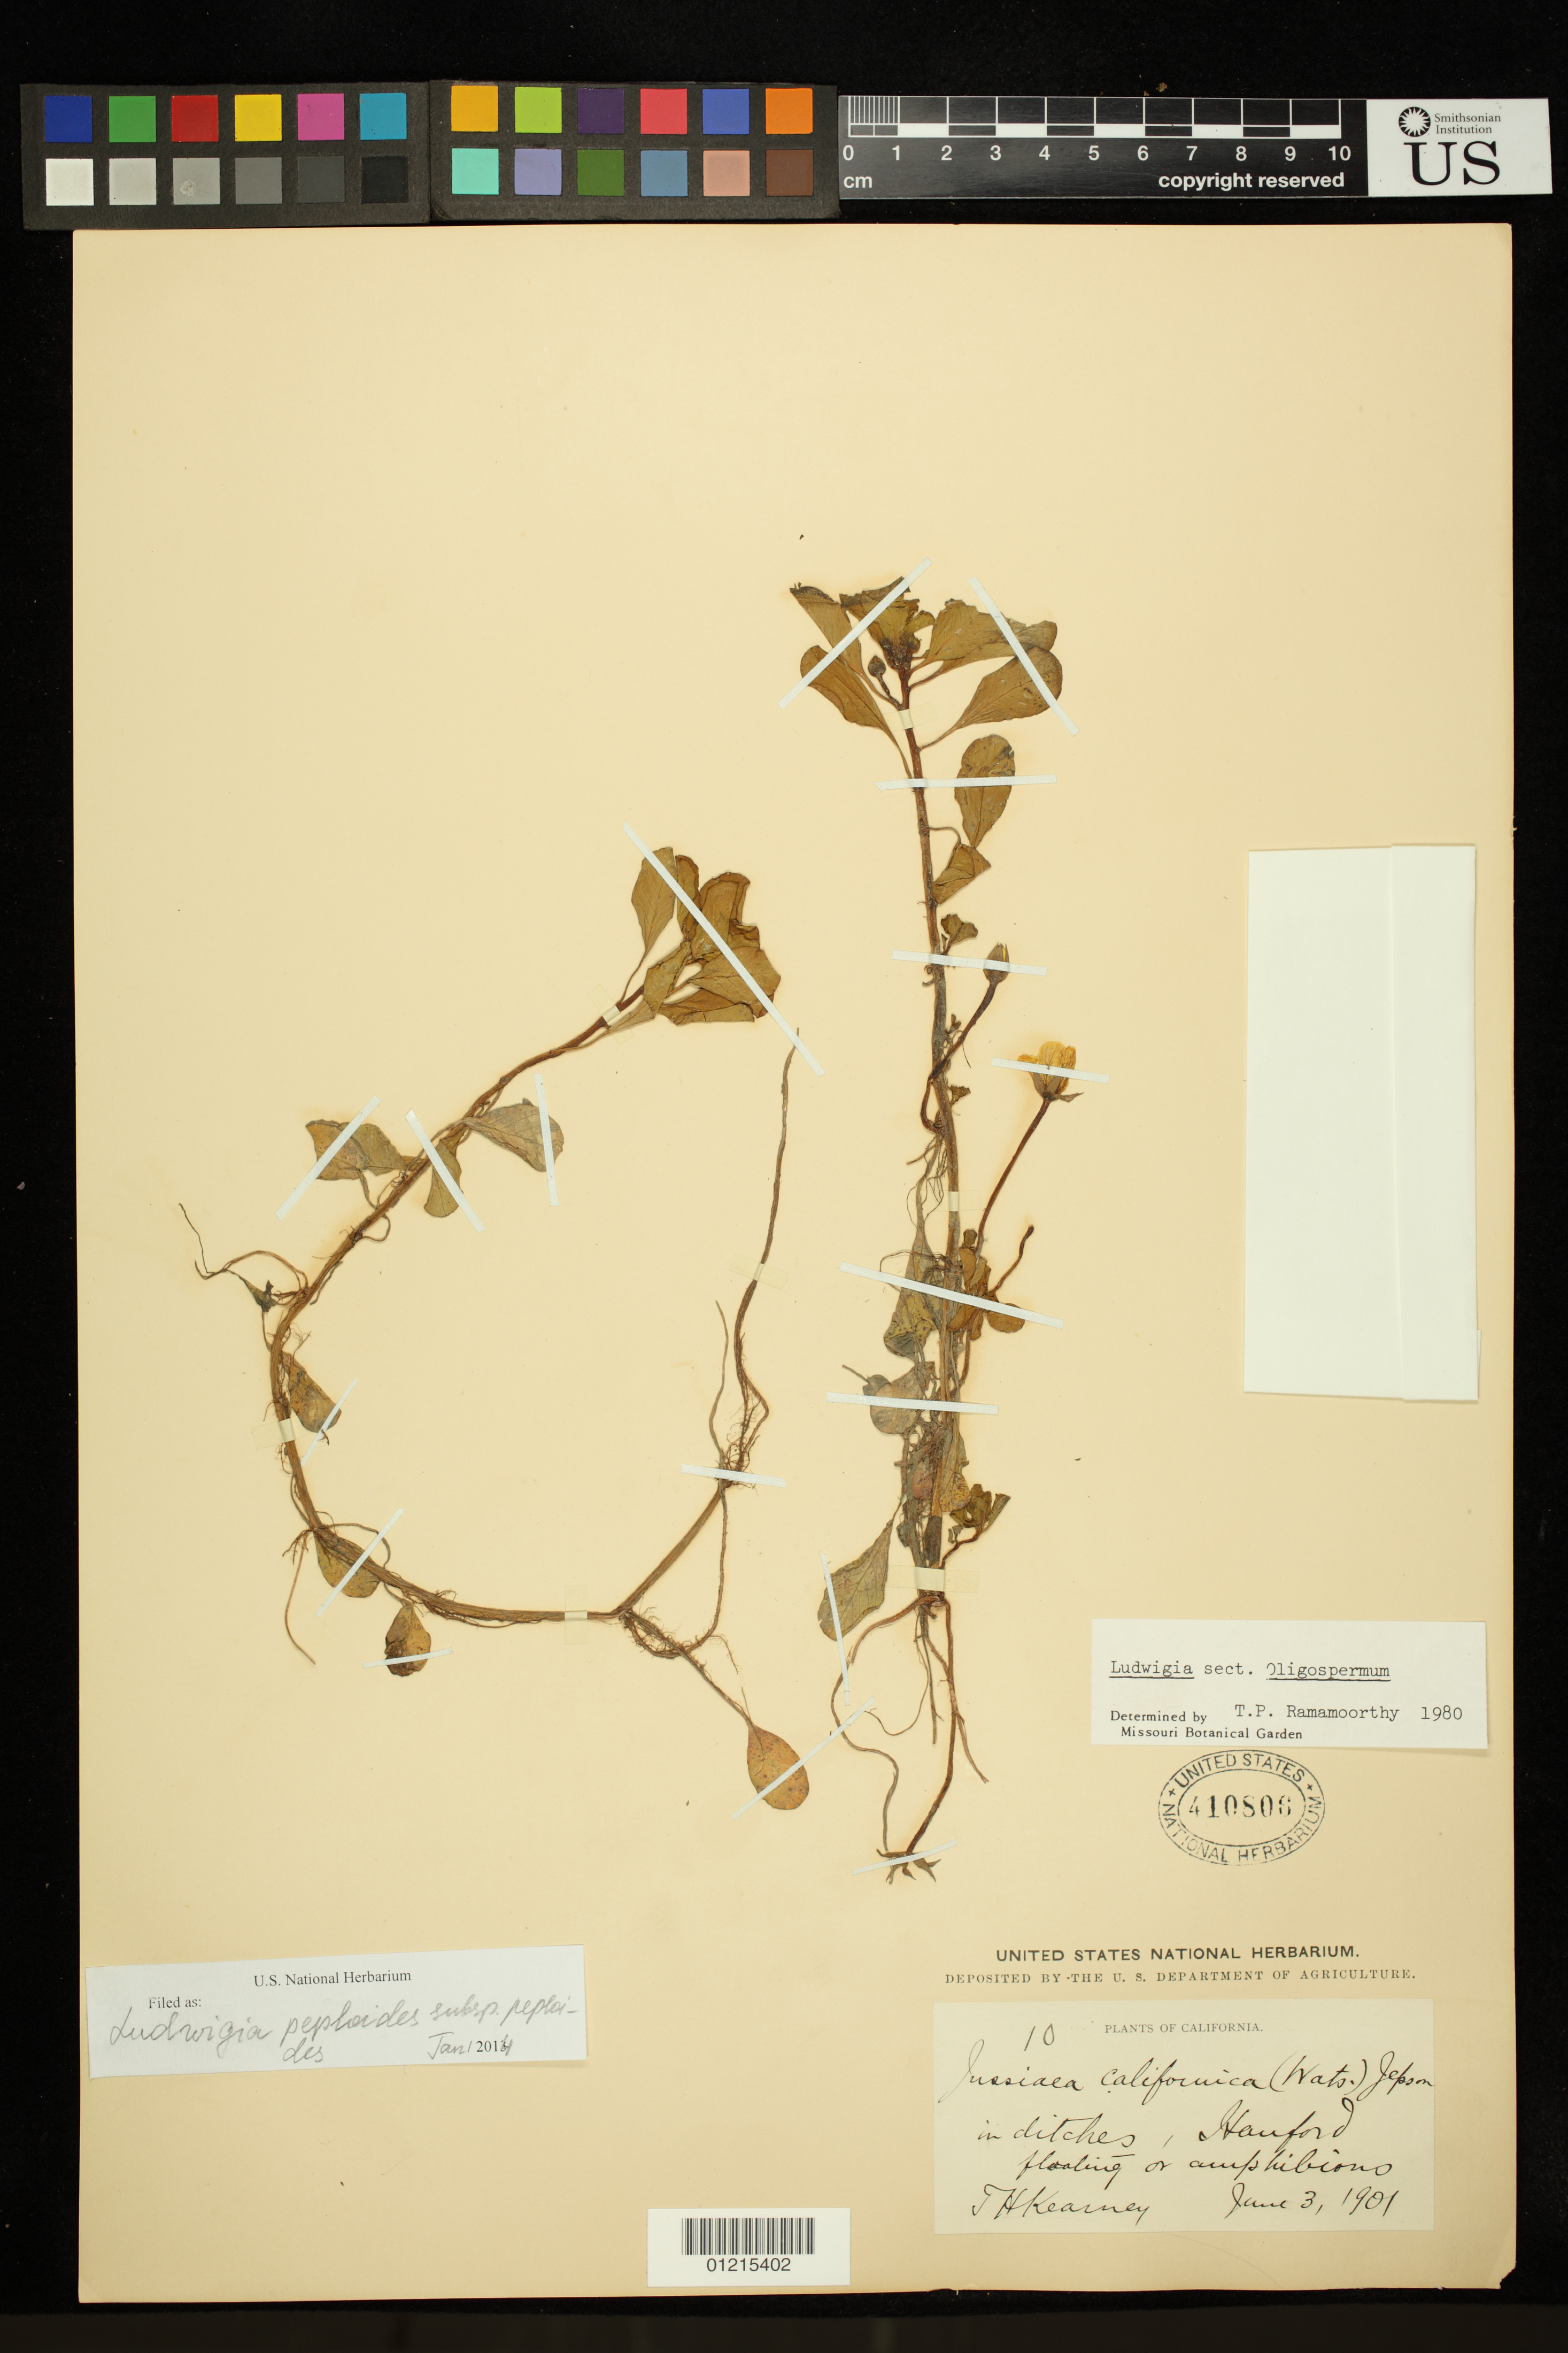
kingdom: Plantae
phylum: Tracheophyta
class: Magnoliopsida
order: Myrtales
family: Onagraceae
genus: Ludwigia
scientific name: Ludwigia peploides subsp. peploides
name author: (Kunth) P.H. Raven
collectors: T. H. Kearney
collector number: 10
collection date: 1901-06-03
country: United States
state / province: California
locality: Hanford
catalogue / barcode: US 410806